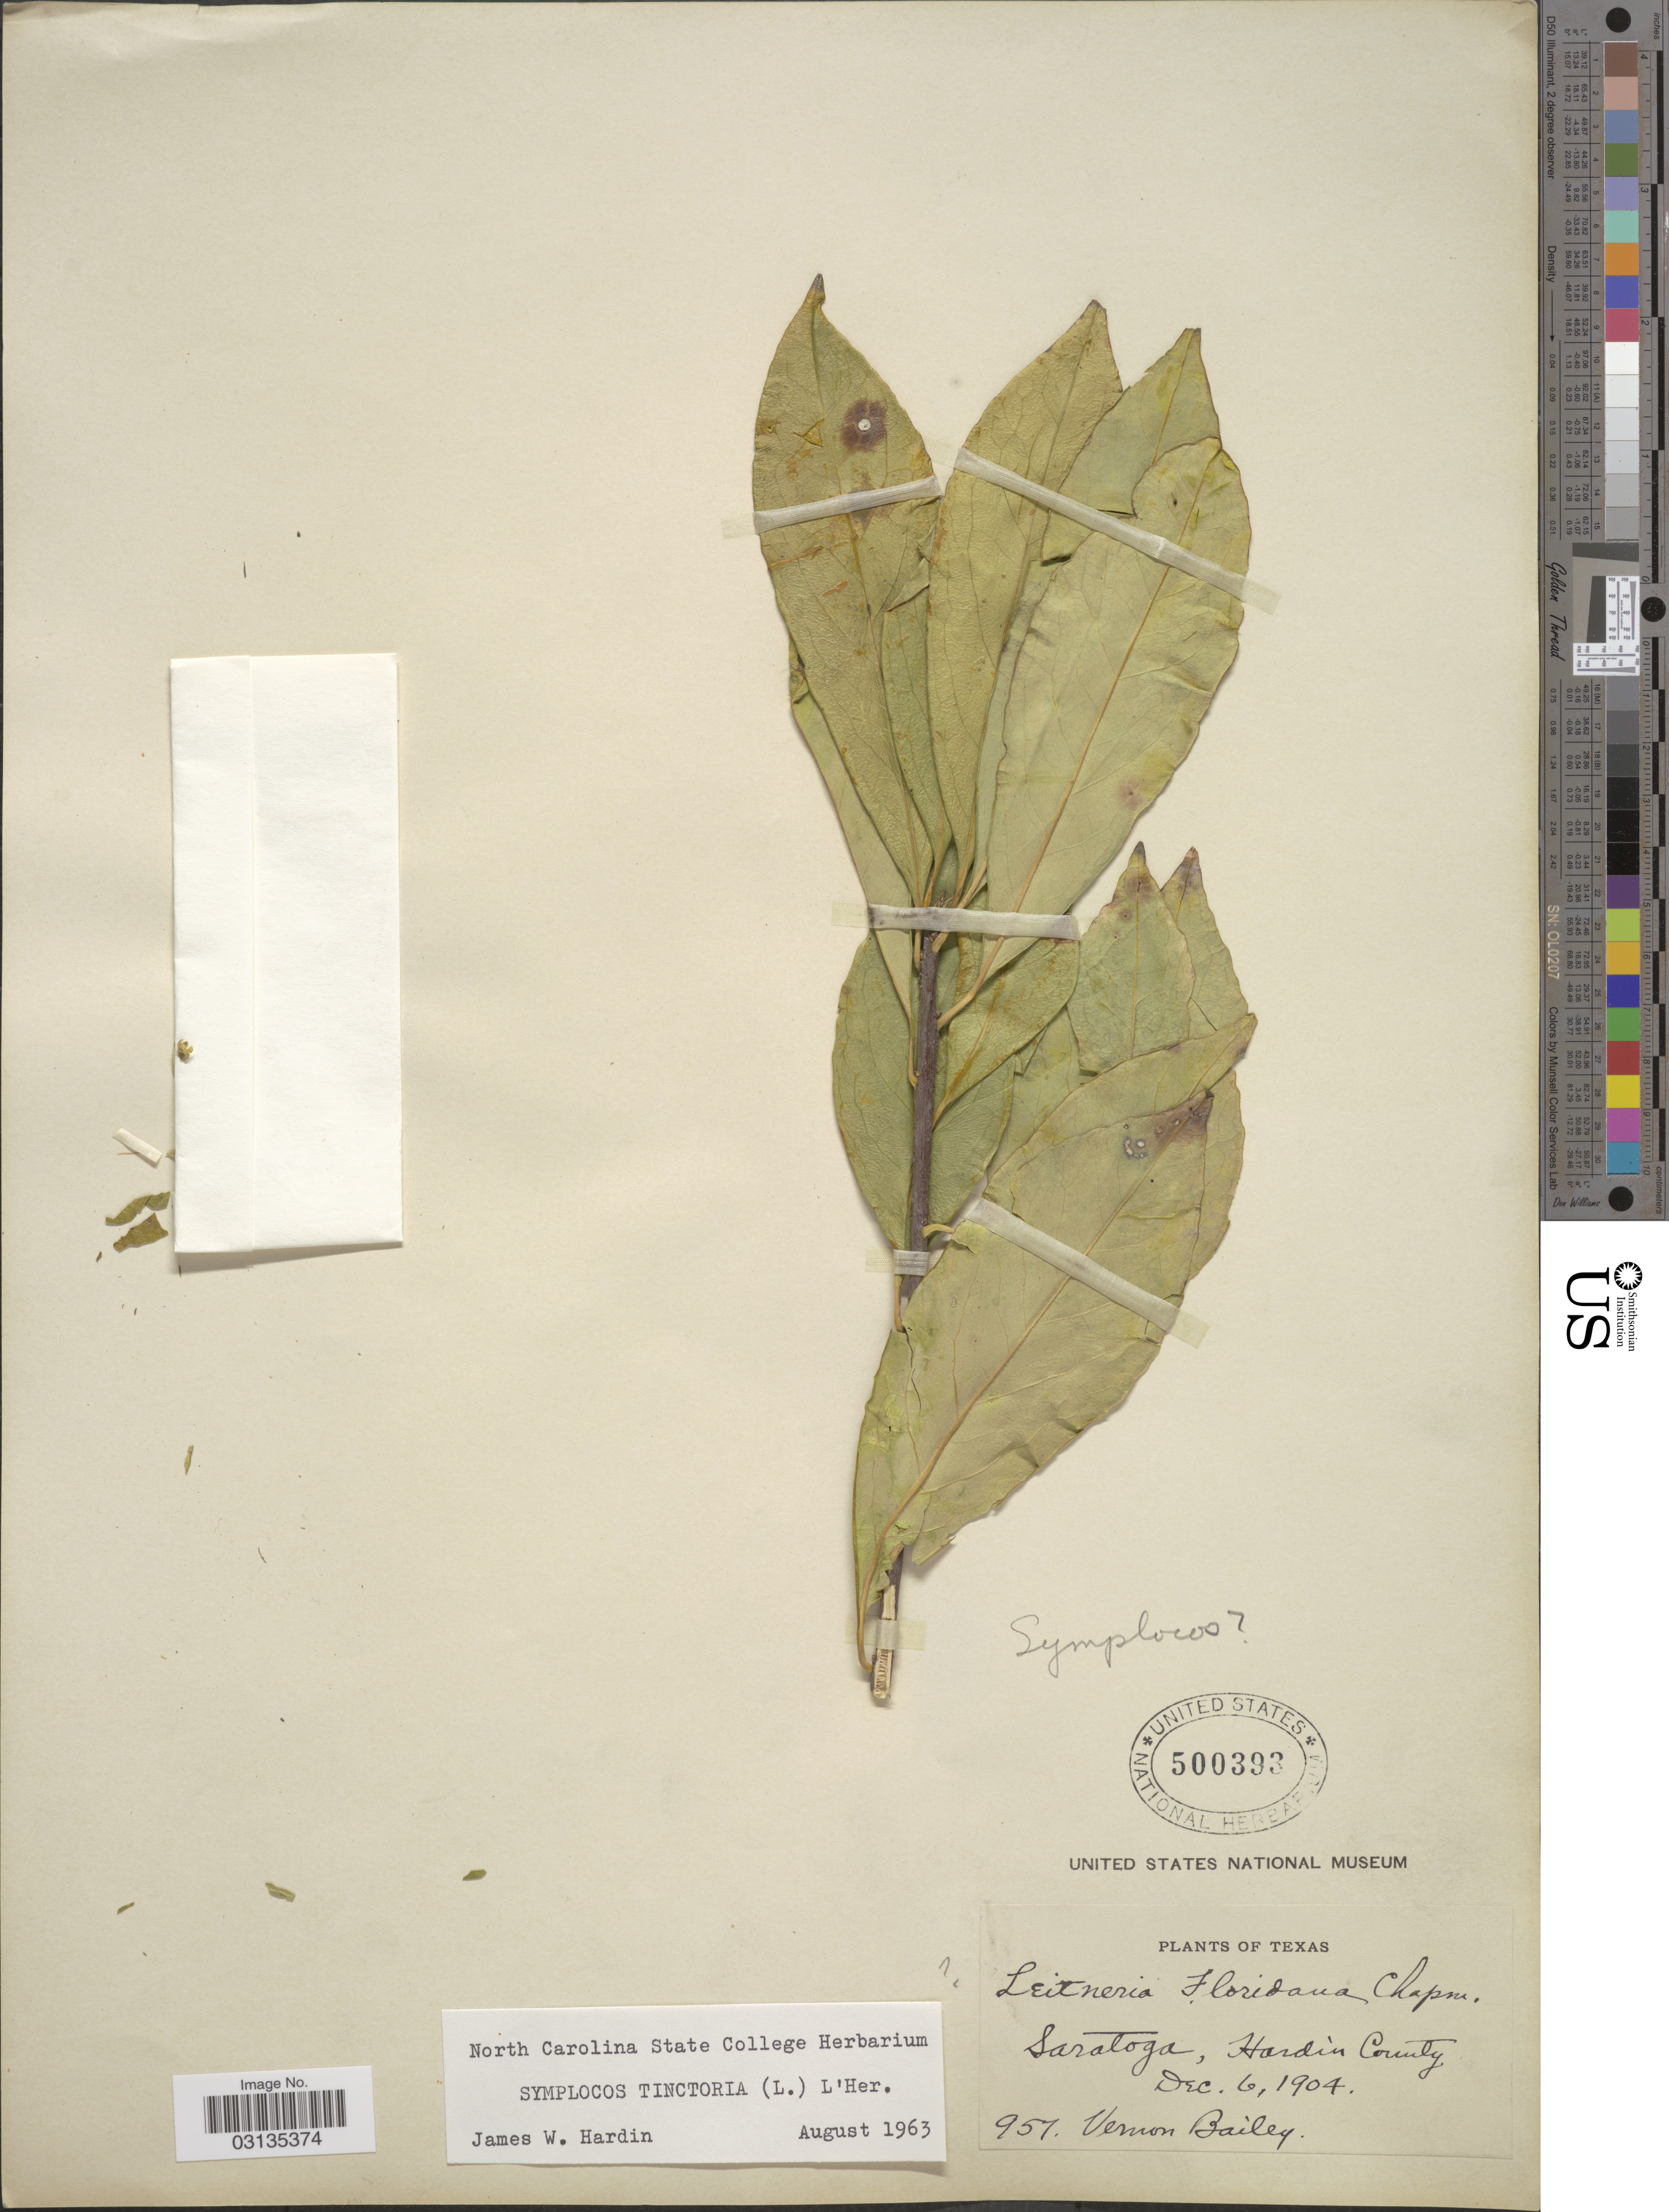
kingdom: Plantae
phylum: Tracheophyta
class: Magnoliopsida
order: Ericales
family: Symplocaceae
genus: Symplocos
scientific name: Symplocos tinctoria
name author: (L.) L'Hér.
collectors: V. O. Bailey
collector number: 957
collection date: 1904-12-06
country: United States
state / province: Texas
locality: Saratoga, Hardin County.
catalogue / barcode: US 500393